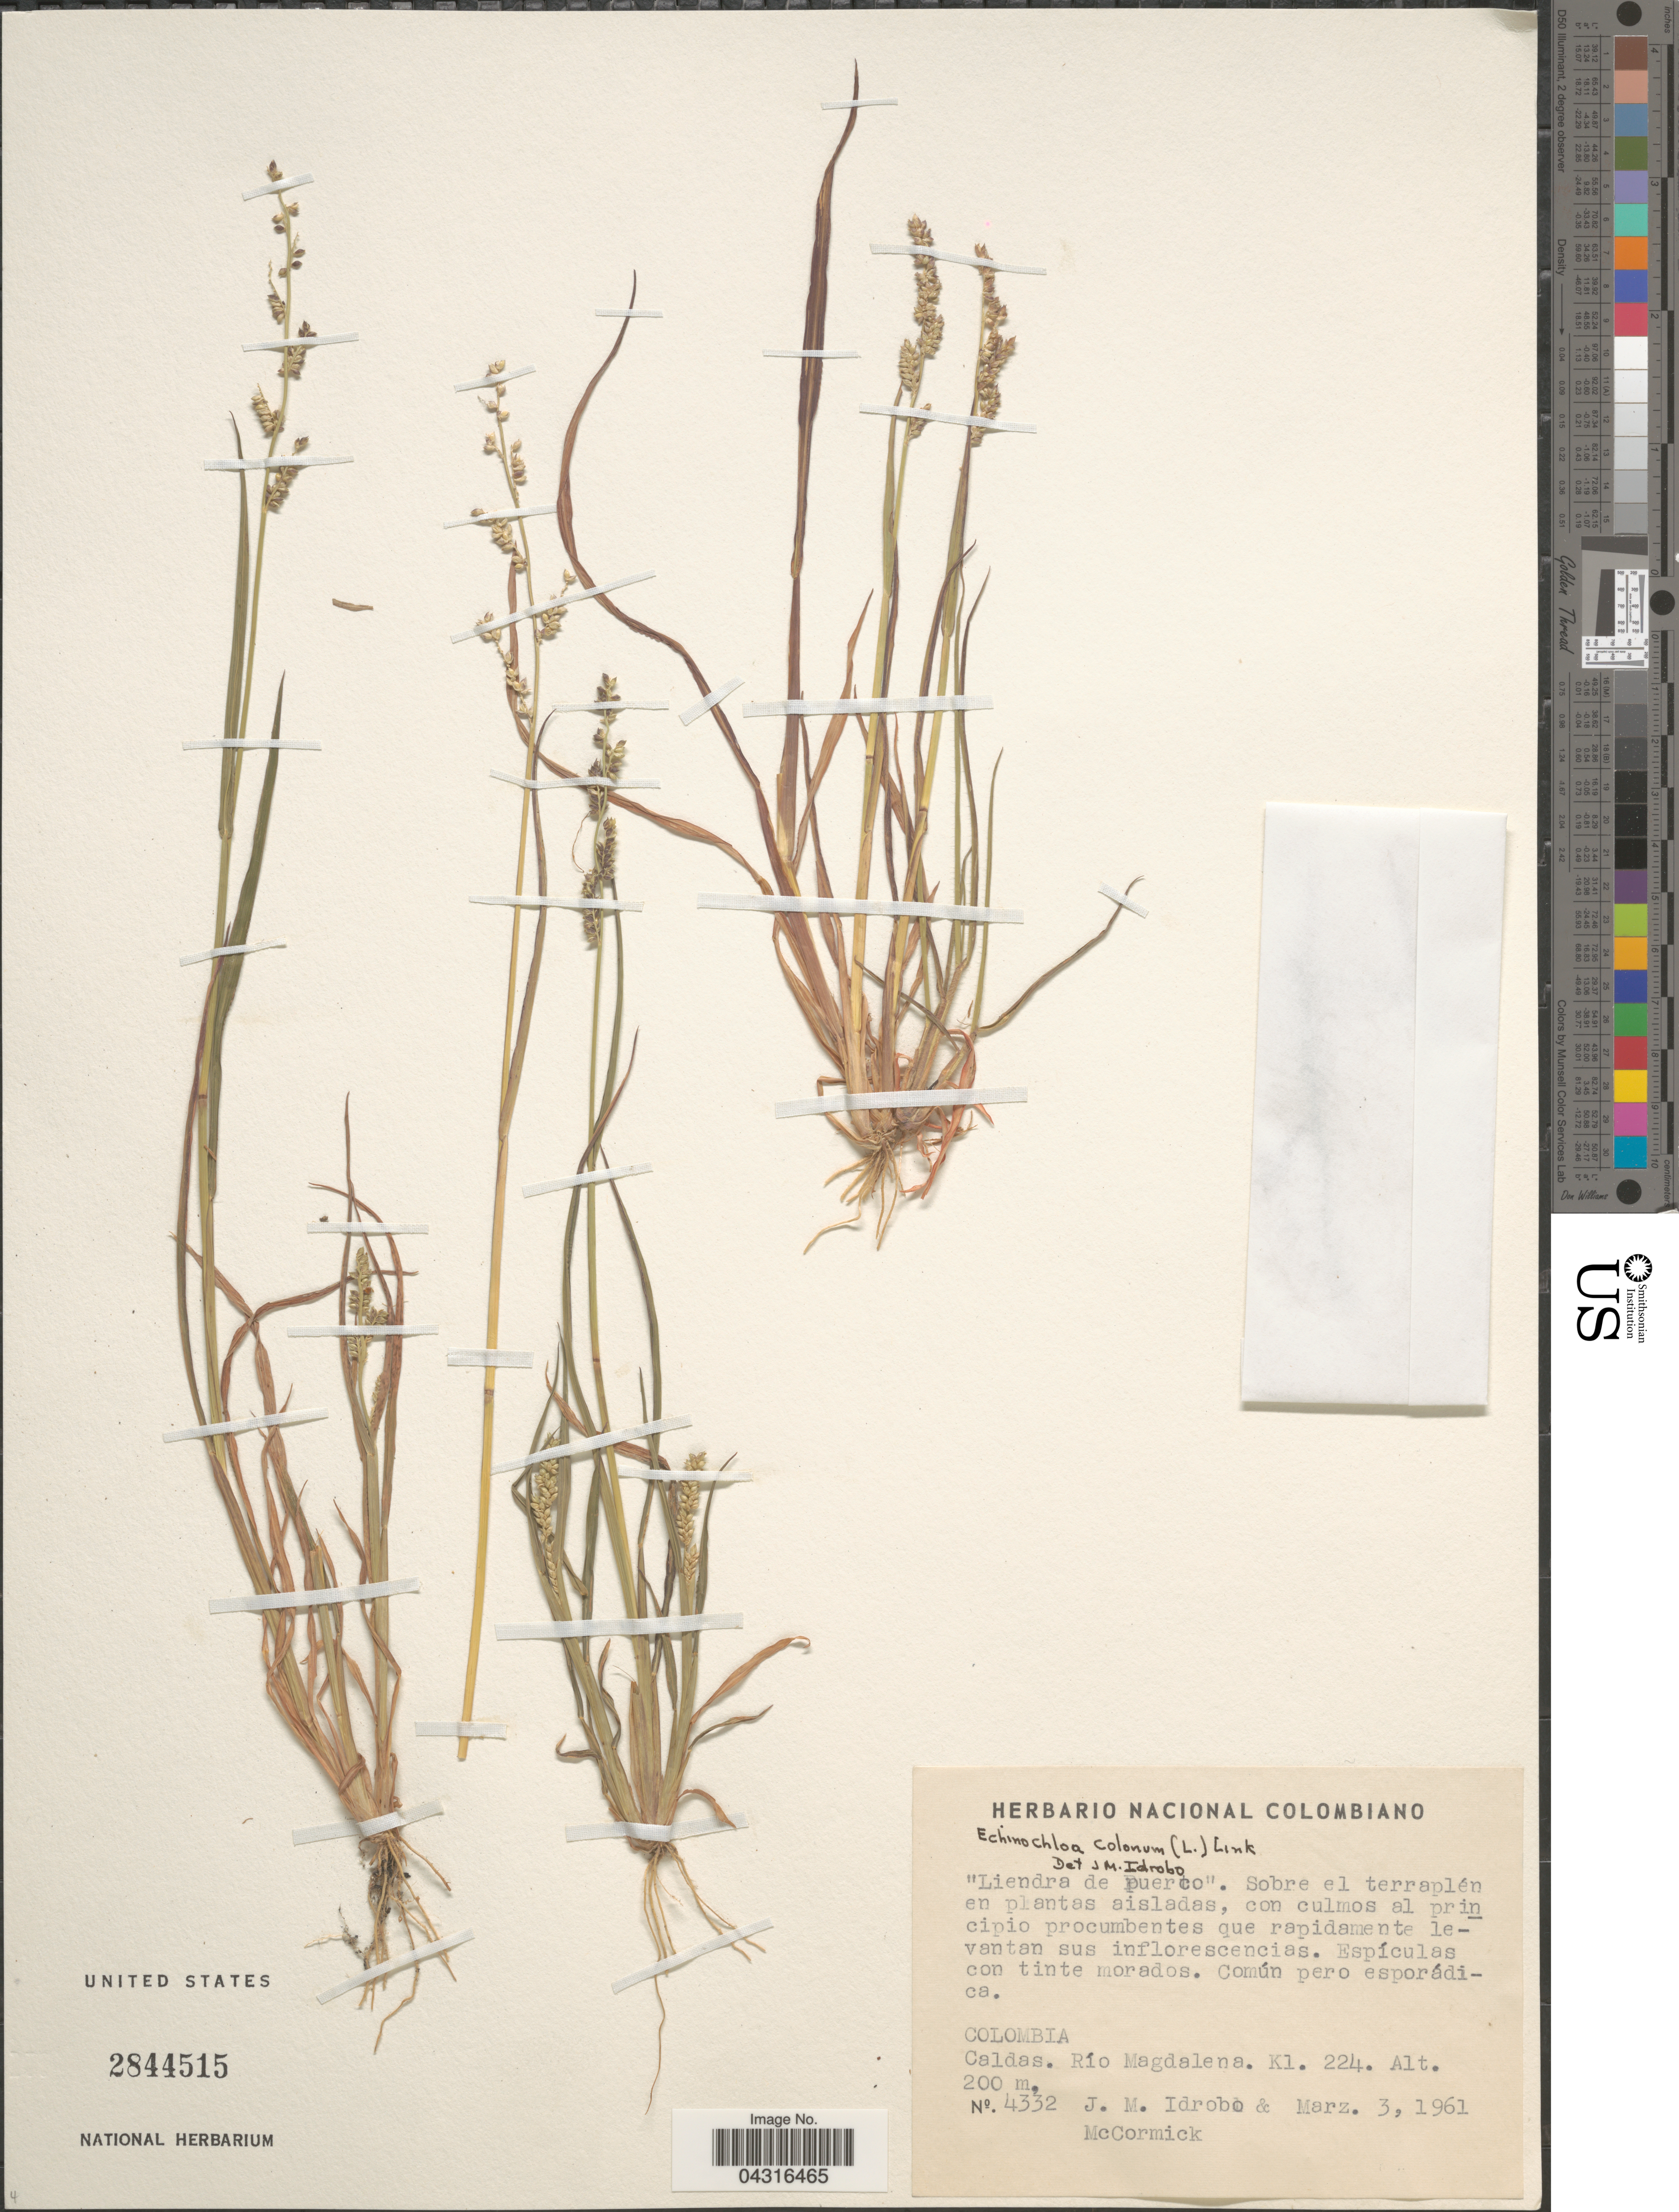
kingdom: Plantae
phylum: Tracheophyta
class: Liliopsida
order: Poales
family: Poaceae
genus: Echinochloa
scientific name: Echinochloa colona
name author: (L.) Link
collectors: J. M. Idrobo & -. McCormick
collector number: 4332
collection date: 1961-03-03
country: Colombia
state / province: Caldas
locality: Río Magdalena. Kl. 224.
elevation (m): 200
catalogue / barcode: US 2844515